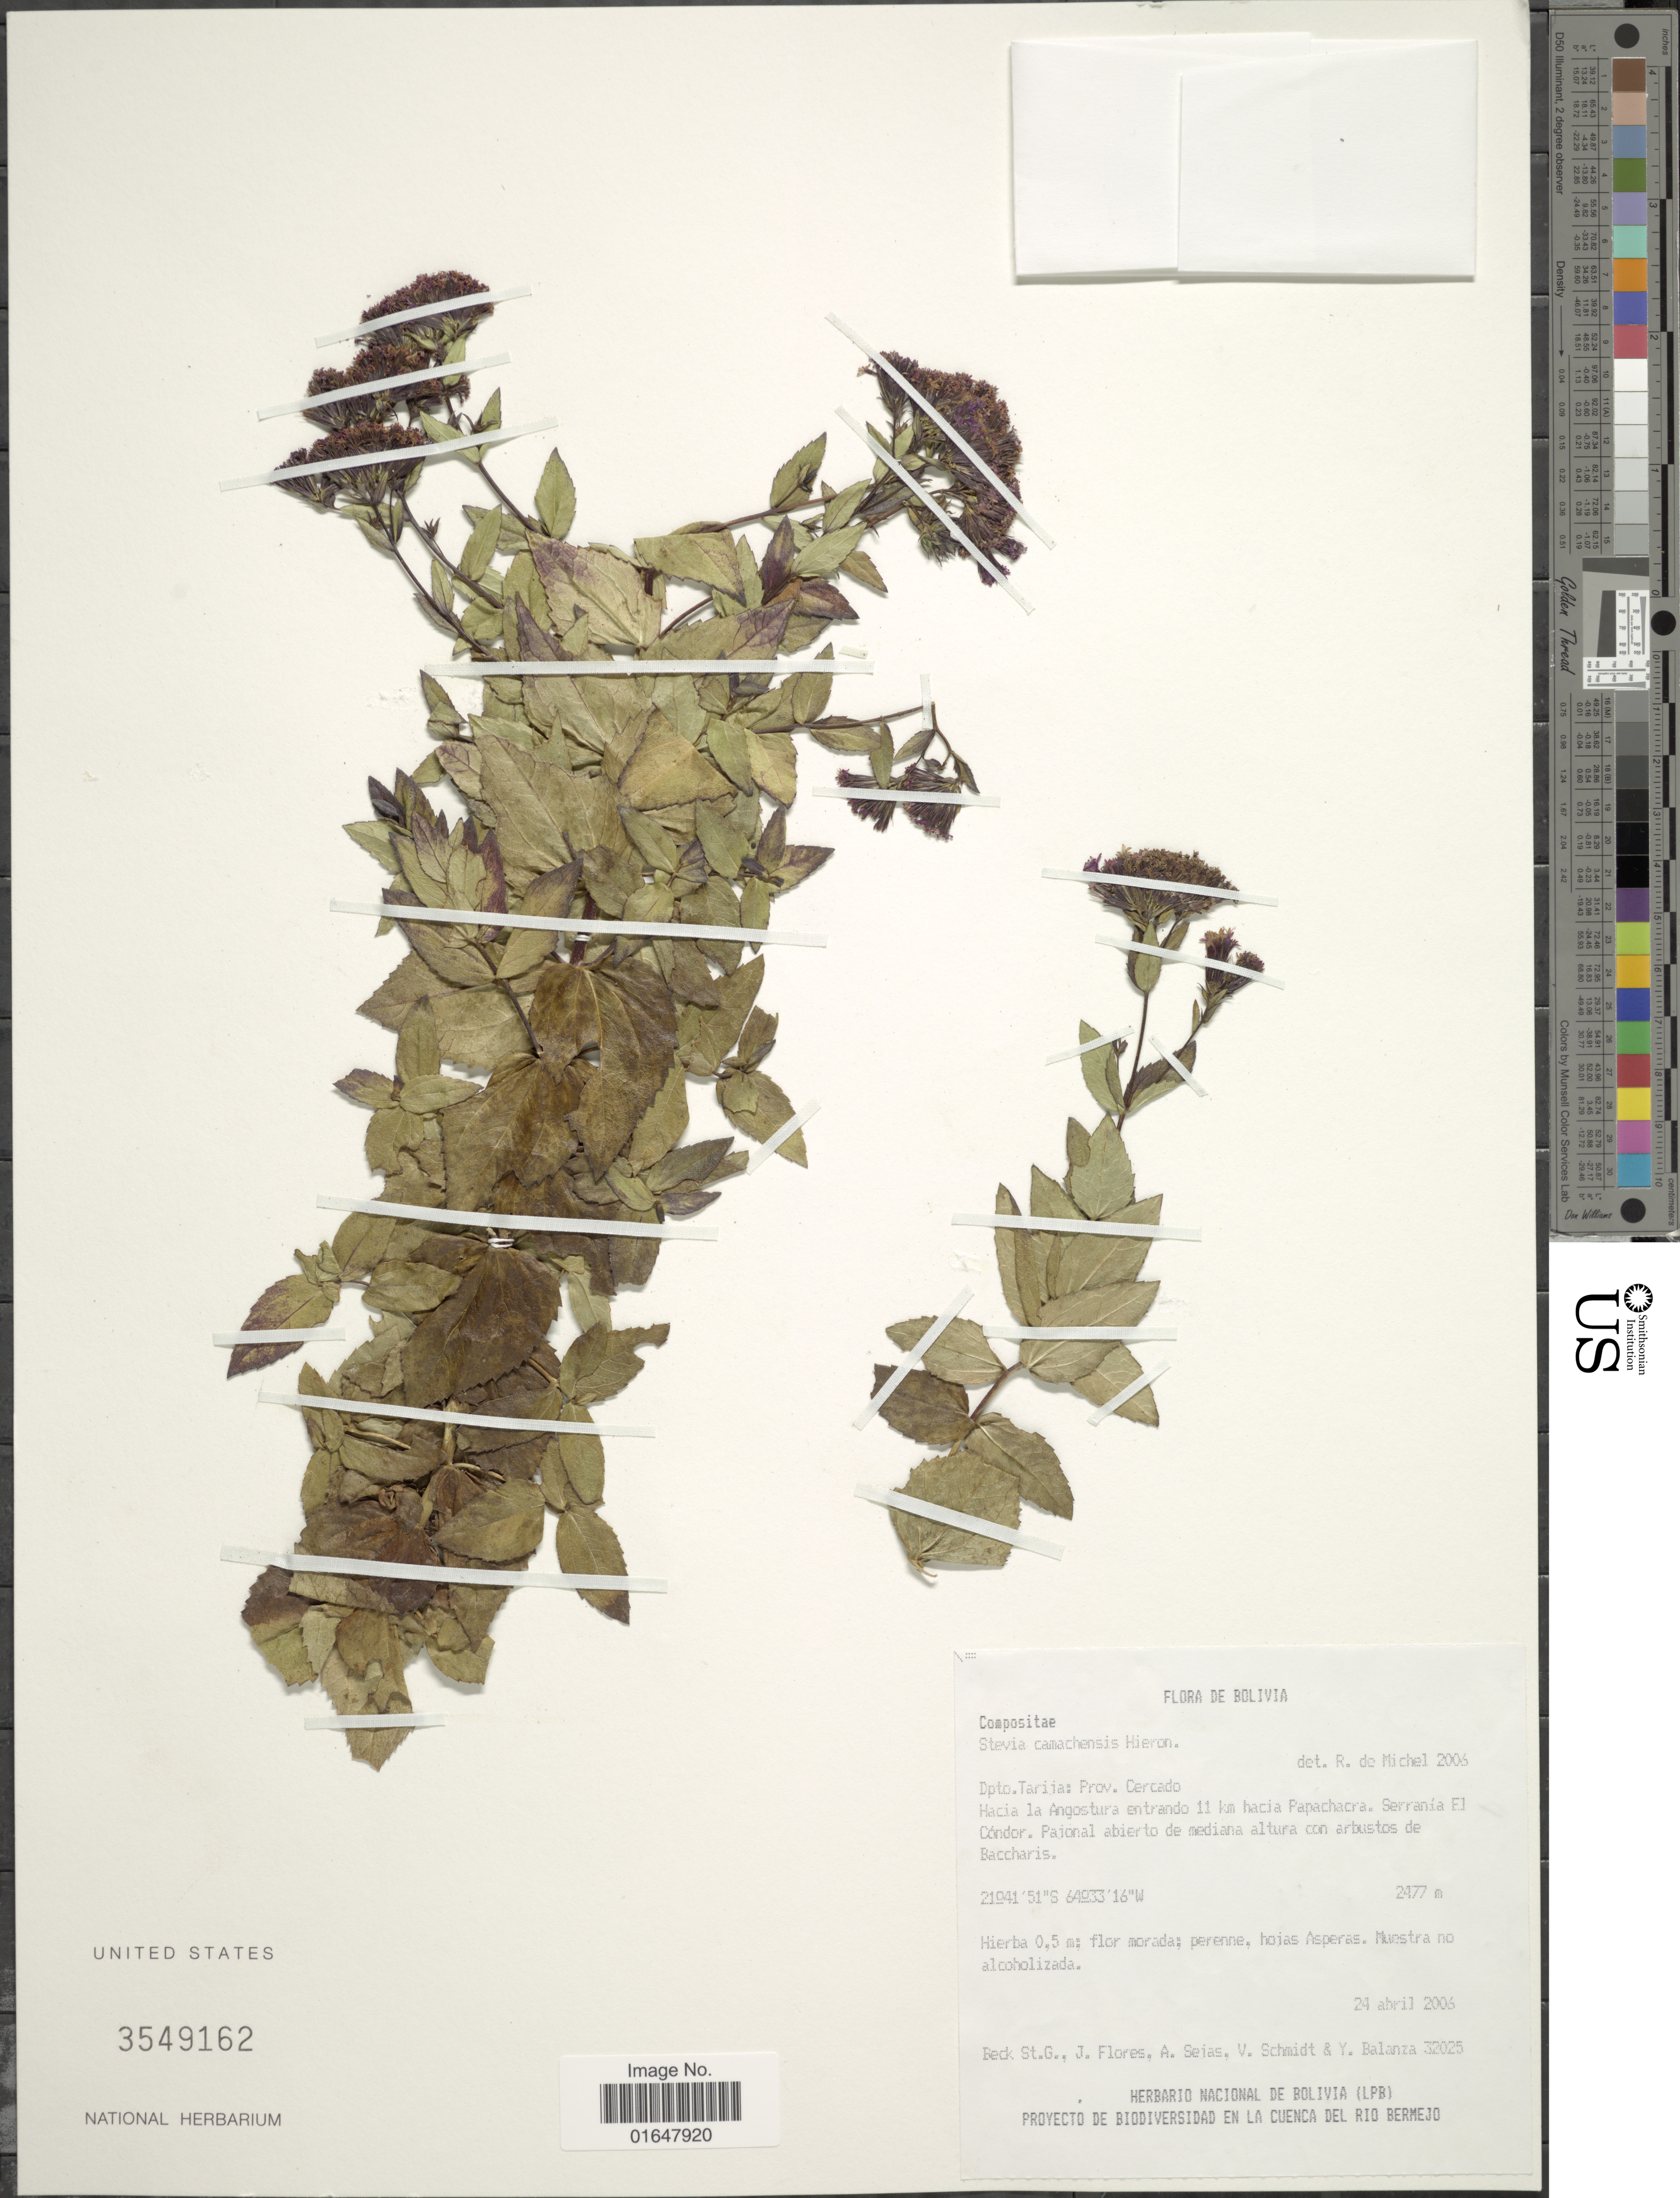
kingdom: Plantae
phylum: Tracheophyta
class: Magnoliopsida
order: Asterales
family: Asteraceae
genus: Stevia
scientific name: Stevia camachensis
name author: Hieron.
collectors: S. G. Beck, J. Flores, A. Seias, V. Schmidt & Y. Balanza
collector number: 32025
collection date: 2006-04-24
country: Bolivia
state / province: Tarija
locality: Proc. Cercado, Hacia la Angostura entrando 11 km hacia Papachacra, Serrania El Condor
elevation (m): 2477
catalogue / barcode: US 3549162